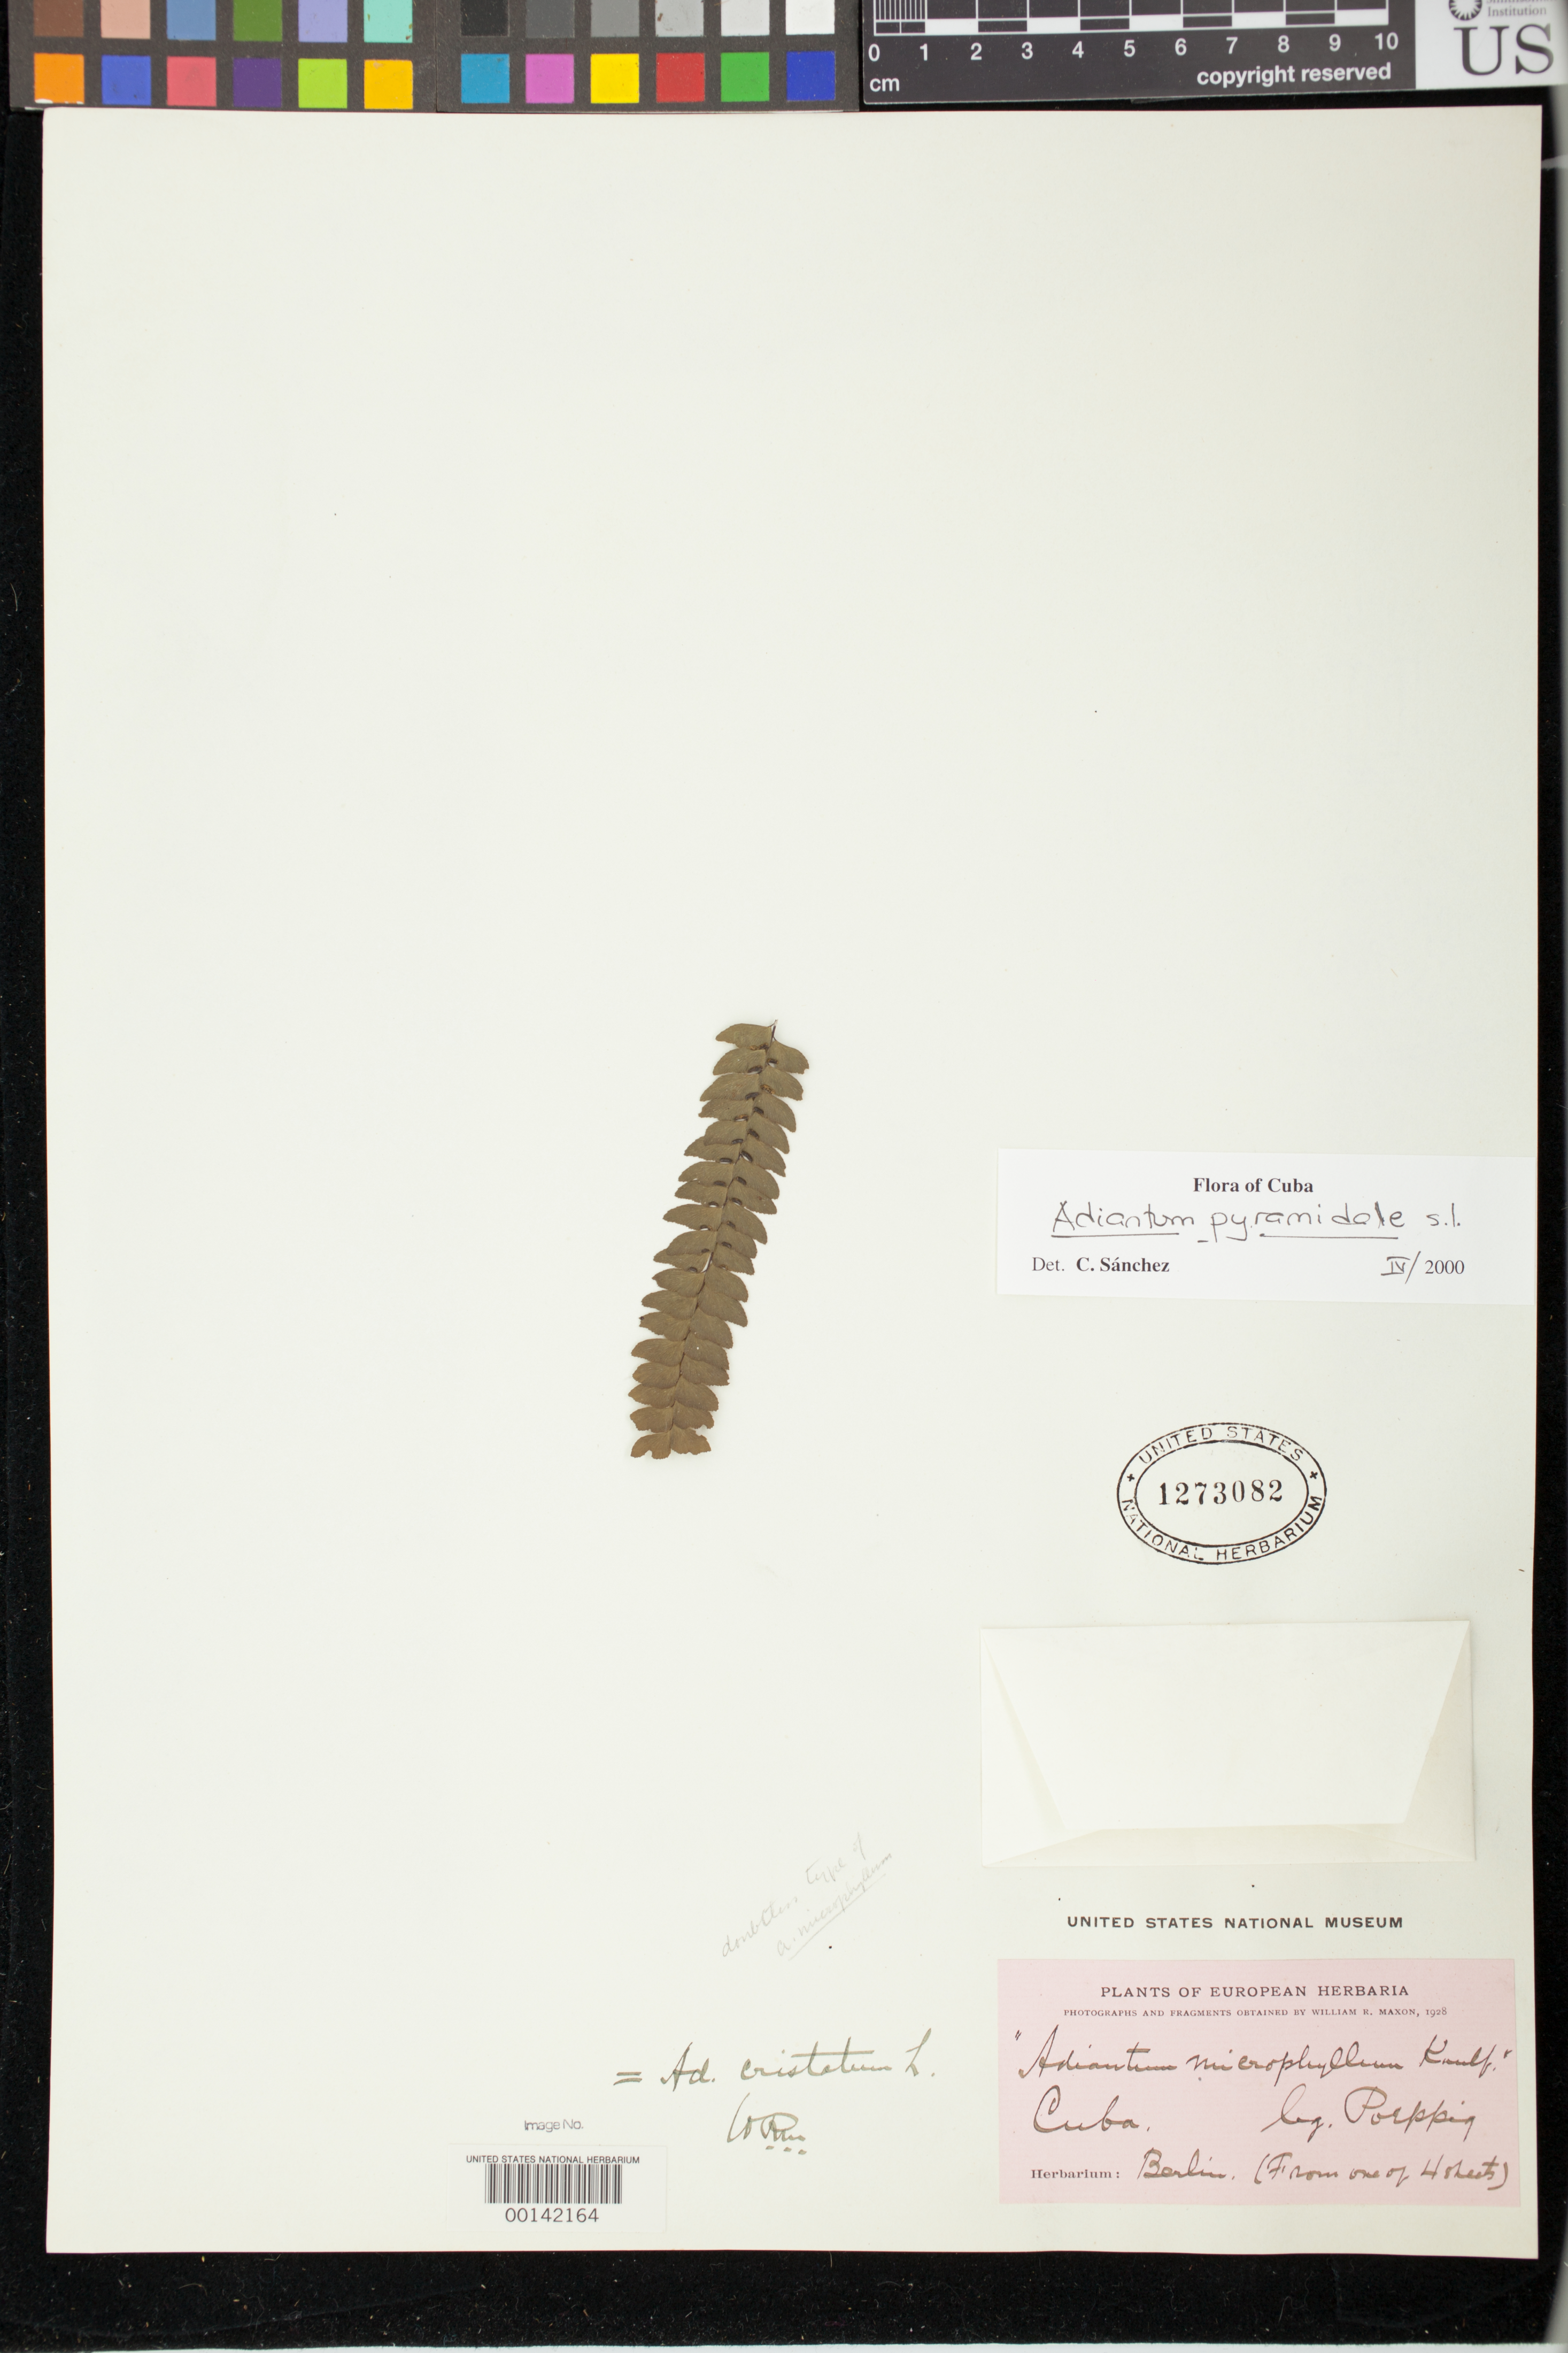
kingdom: Plantae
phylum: Tracheophyta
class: Polypodiopsida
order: Polypodiales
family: Pteridaceae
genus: Adiantum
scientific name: Adiantum microphyllum Kaulf., nom. illeg.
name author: Kaulf.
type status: Type Collection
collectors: E. F. Poeppig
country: Cuba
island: Greater Antilles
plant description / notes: Fragmentary material of (holo?) type specimen ex herb. Berlin, "from one of 4 sheets".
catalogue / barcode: US 1273082